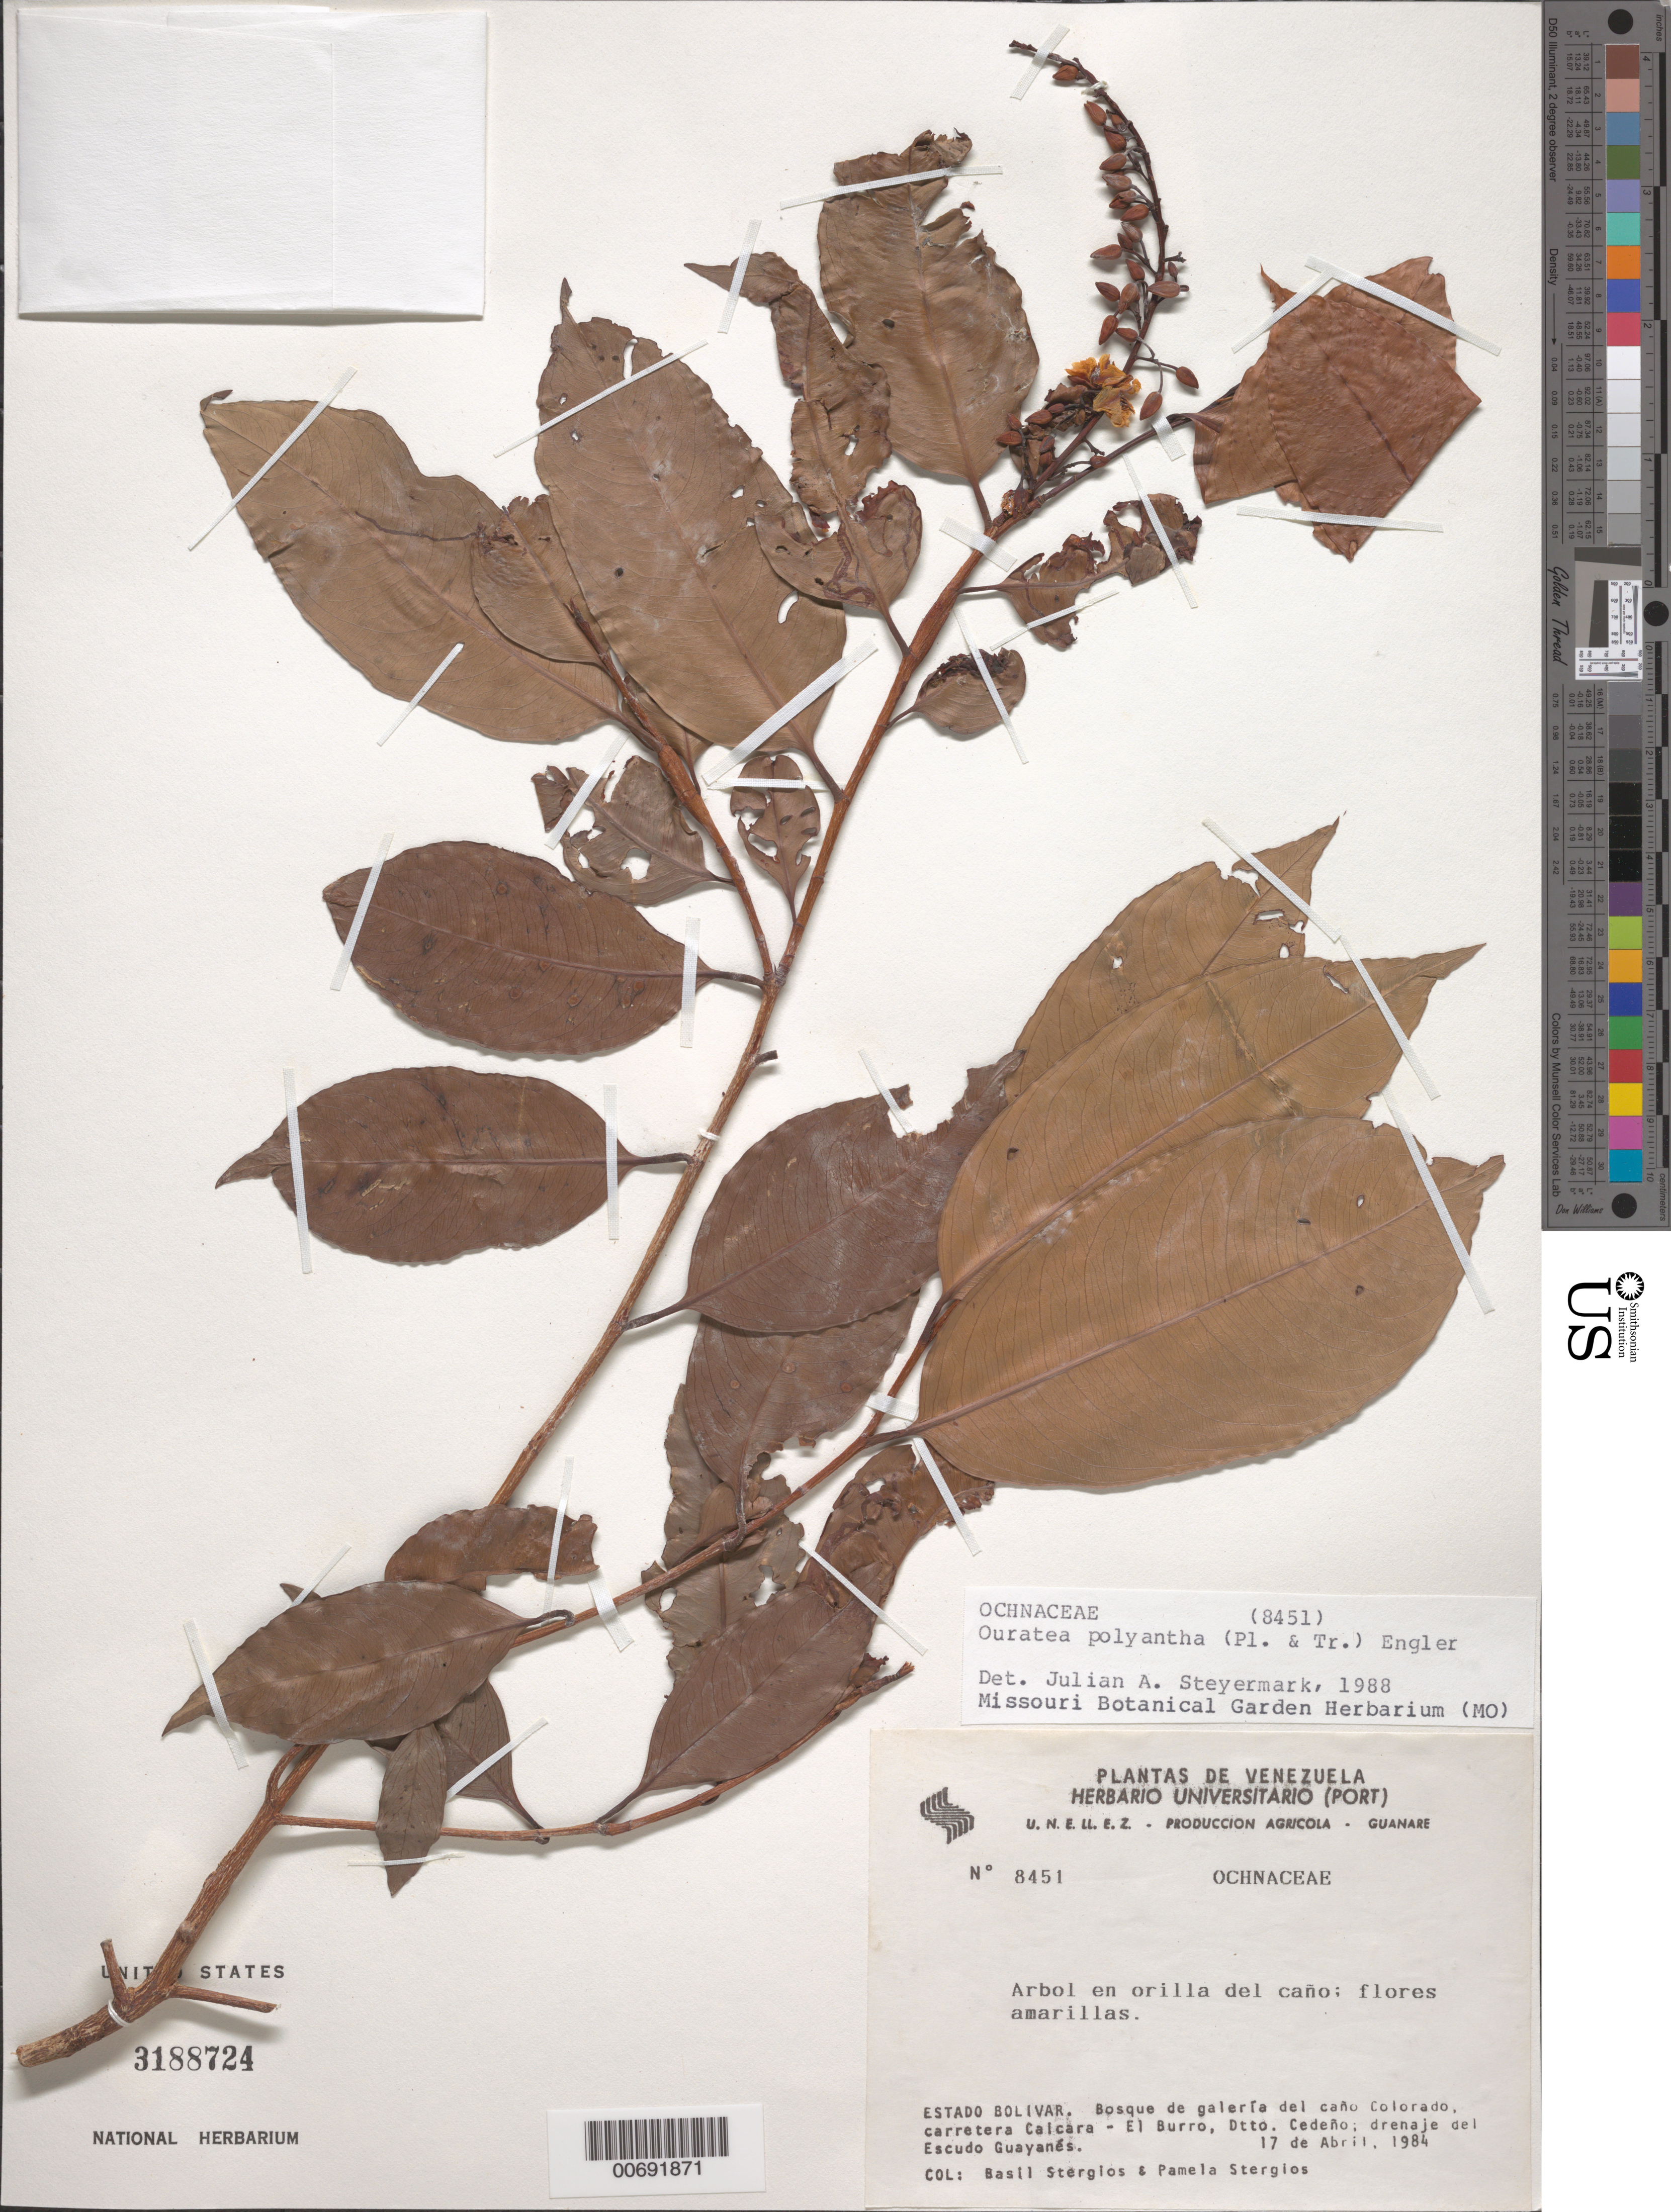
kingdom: Plantae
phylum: Tracheophyta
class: Magnoliopsida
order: Malpighiales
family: Ochnaceae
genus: Ouratea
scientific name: Ouratea polyantha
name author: (Triana & Planch.) Engl.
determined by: Steyermark, Julian A., (VEN)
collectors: B. G. Stergios & P. Stergios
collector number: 8451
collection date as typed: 17-Apr-84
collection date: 1984-04-17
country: Venezuela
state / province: Bolívar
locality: Caño Colorado, road between Calcara & El Burro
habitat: Bosque de galeria del cano; en orilla del cano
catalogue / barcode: US 3188724